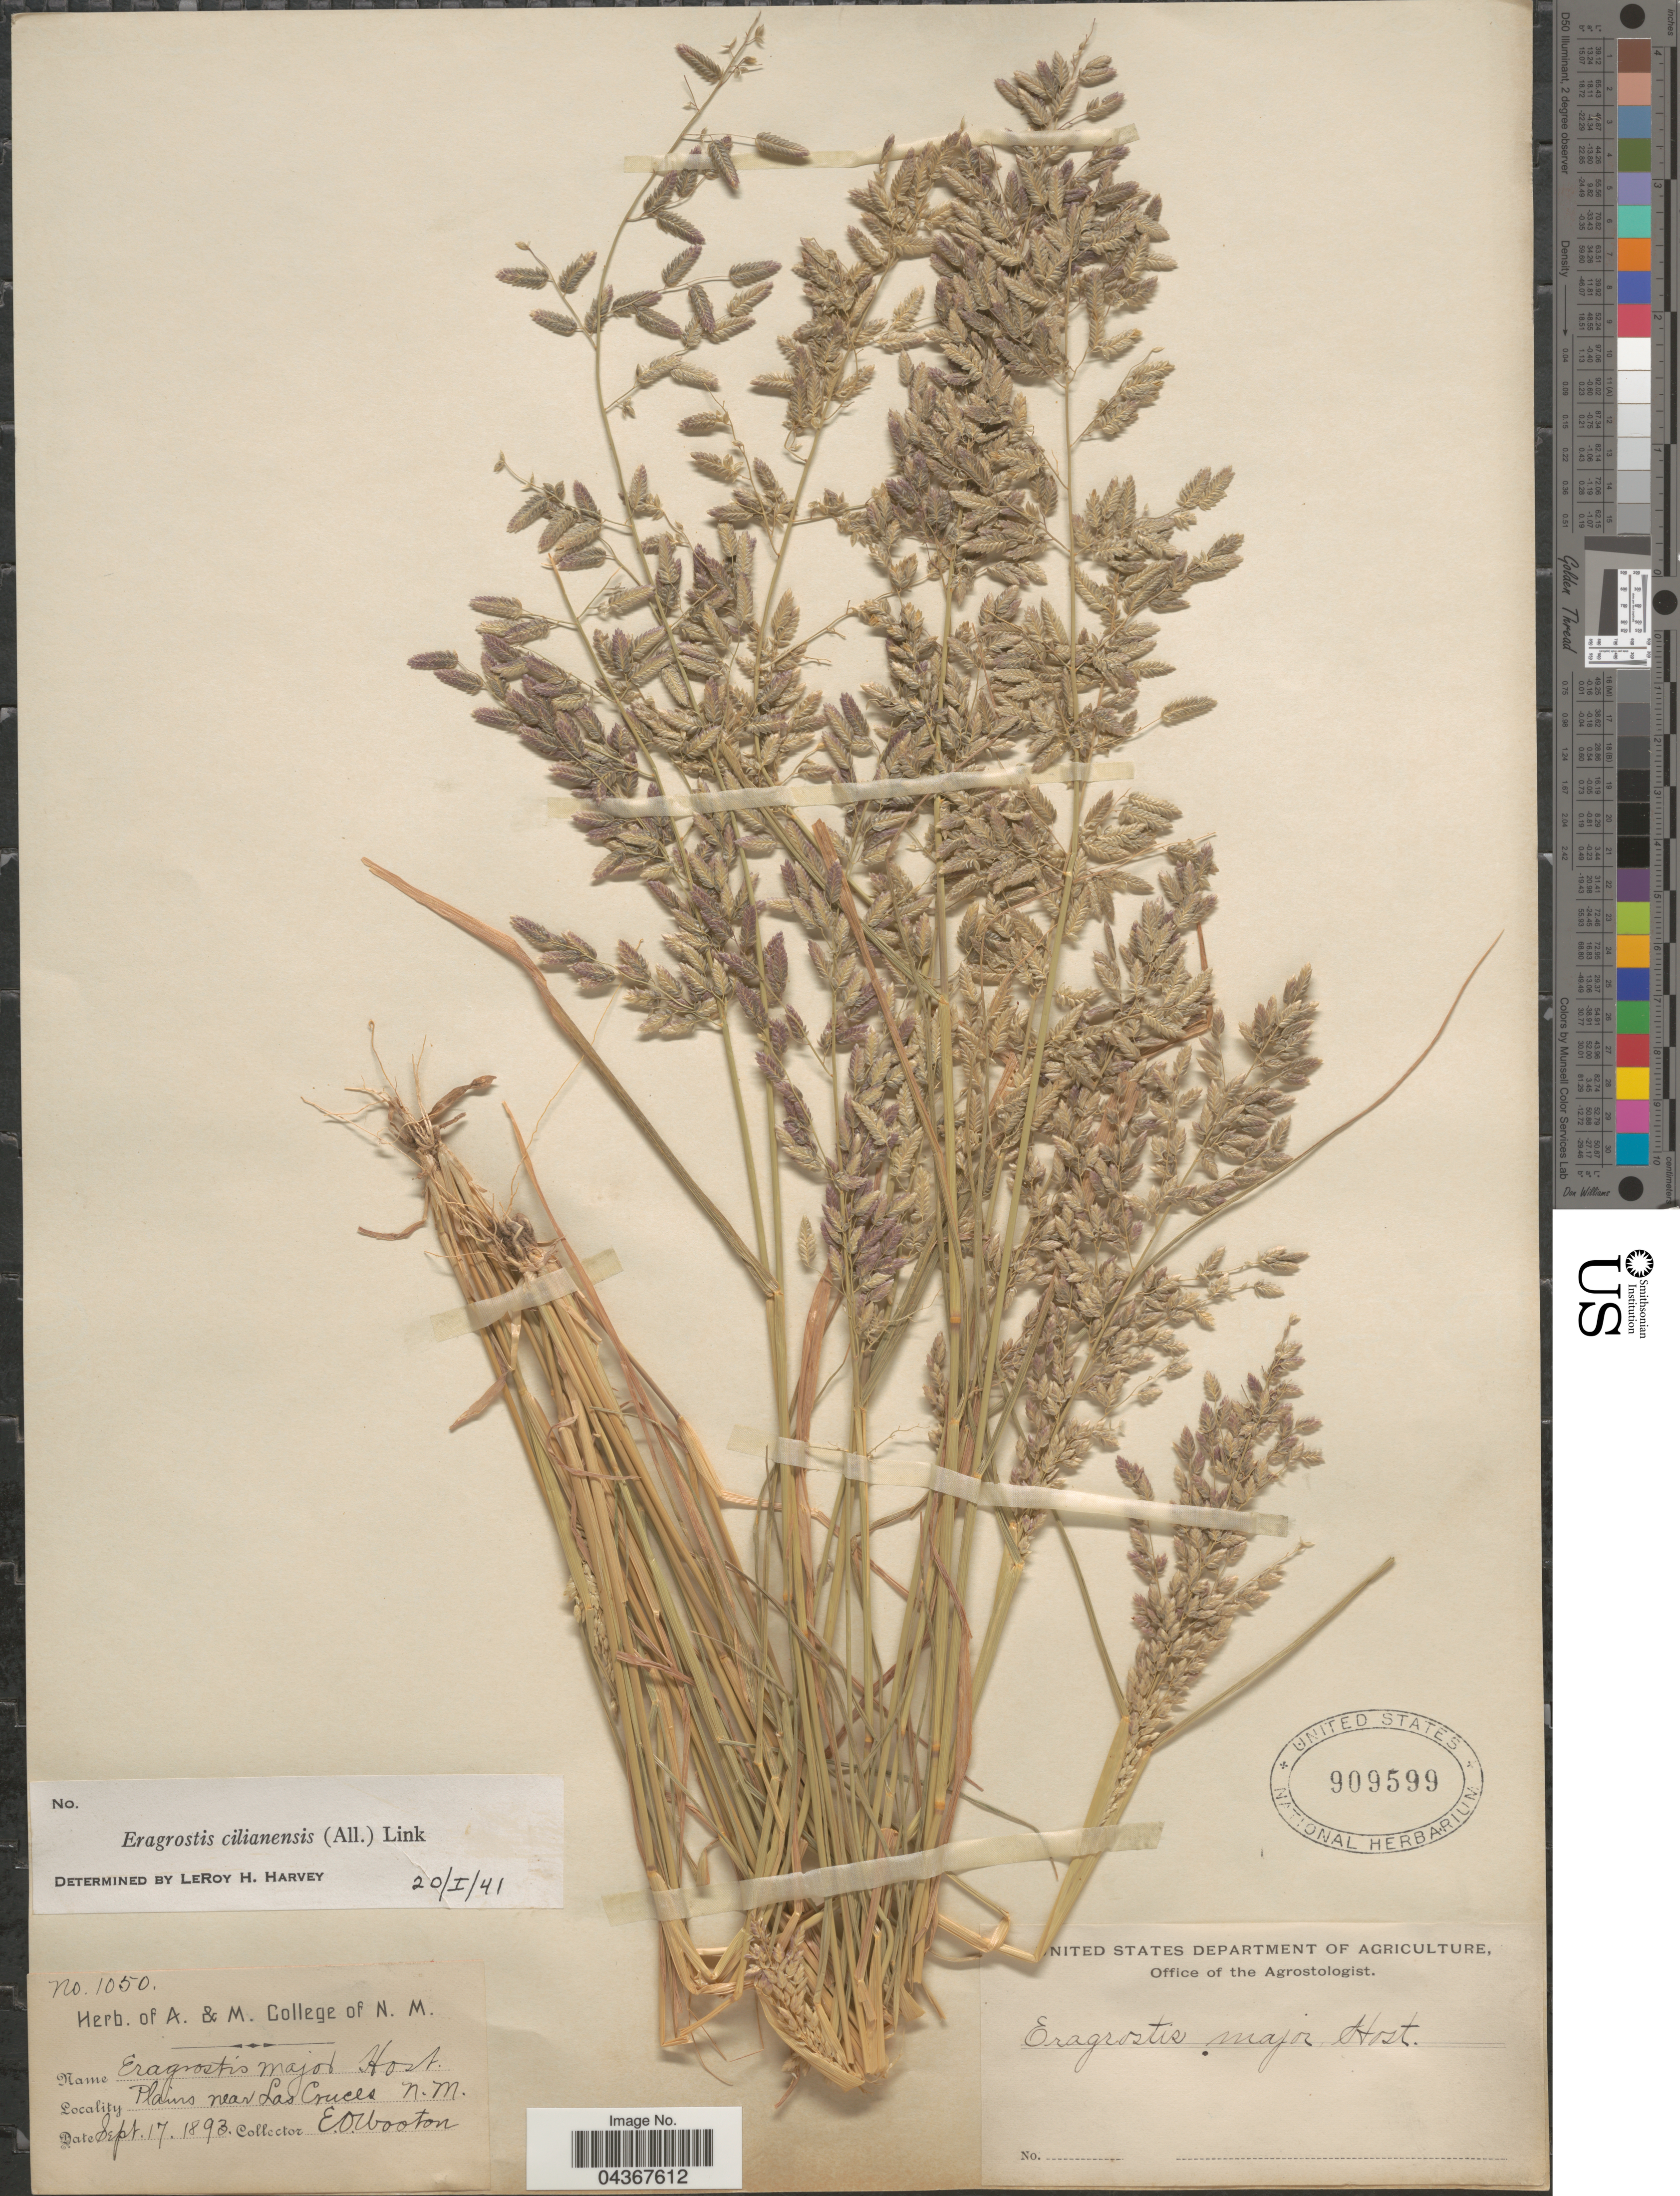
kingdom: Plantae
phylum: Tracheophyta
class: Liliopsida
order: Poales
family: Poaceae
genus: Eragrostis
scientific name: Eragrostis cilianensis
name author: (Bellardi) Vignolo ex Janch.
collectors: E. O. Wooton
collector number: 1050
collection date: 1893-09-17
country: United States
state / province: New Mexico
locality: Plains near Las Cruces.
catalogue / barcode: US 909599